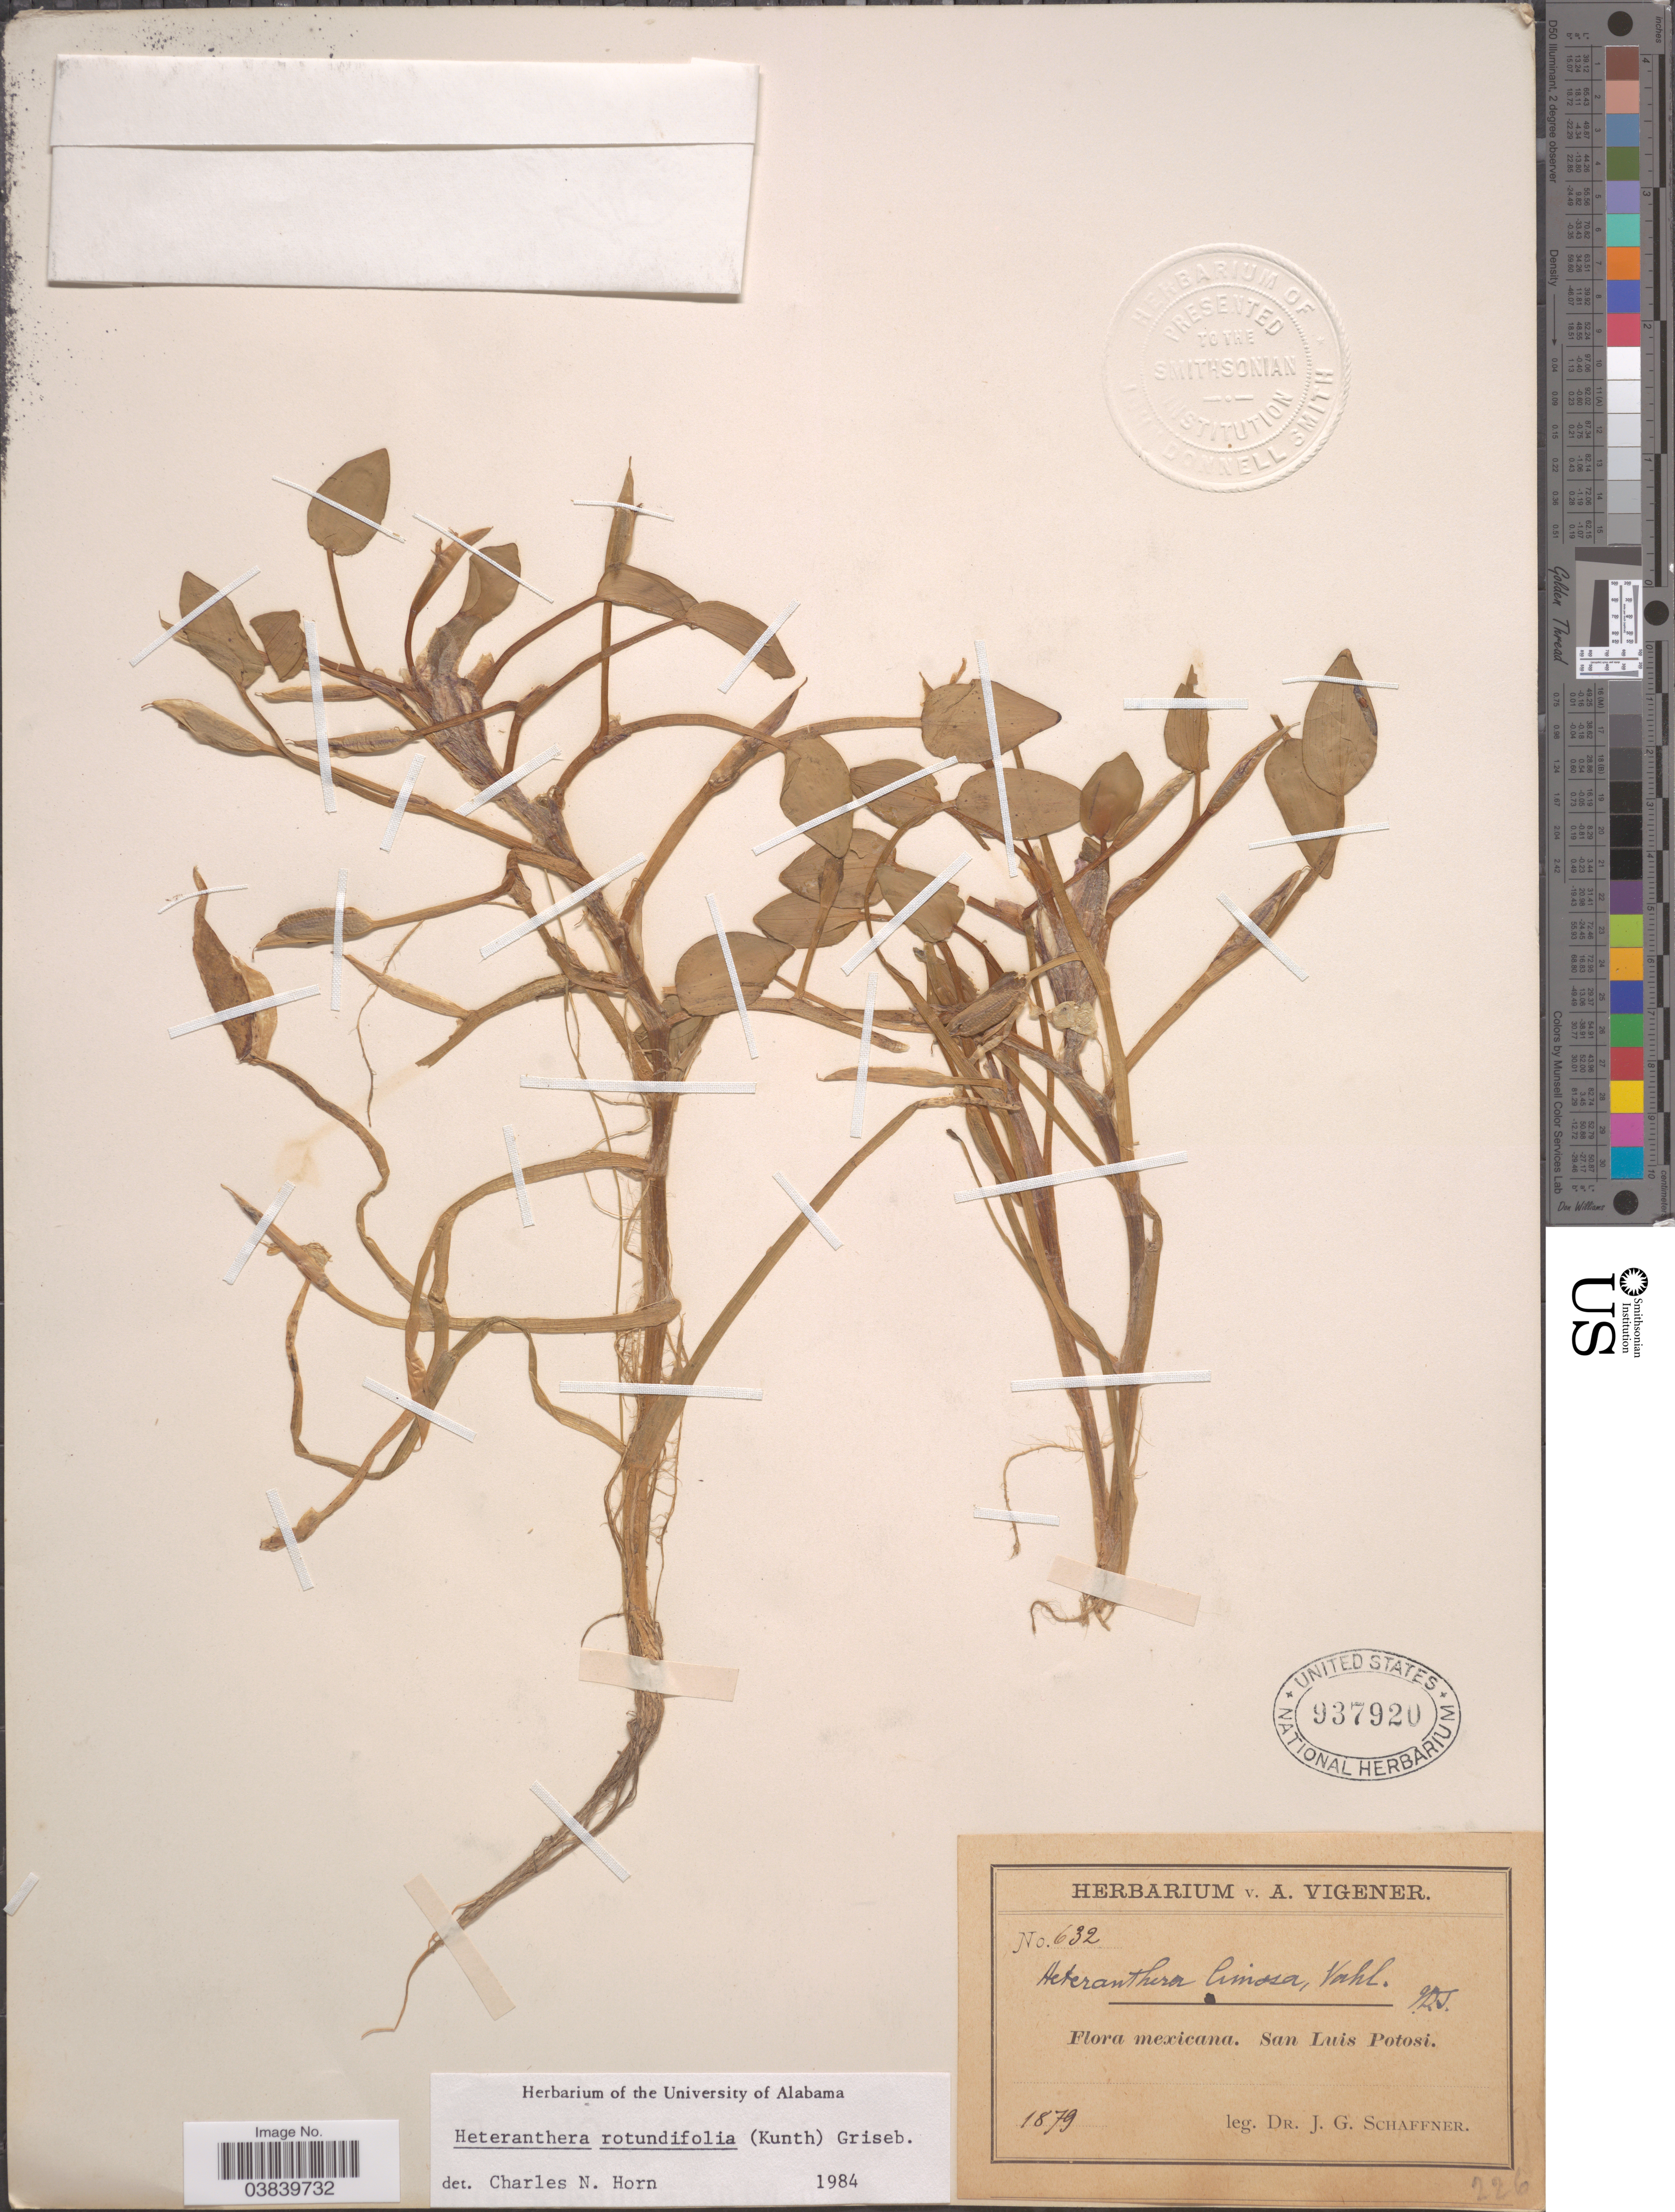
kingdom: Plantae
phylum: Tracheophyta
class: Liliopsida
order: Commelinales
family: Pontederiaceae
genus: Heteranthera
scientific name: Heteranthera rotundifolia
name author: (Kunth) Griseb.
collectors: J. G. Schaffner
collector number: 632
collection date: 1879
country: Mexico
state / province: San Luis Potosí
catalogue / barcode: US 937920